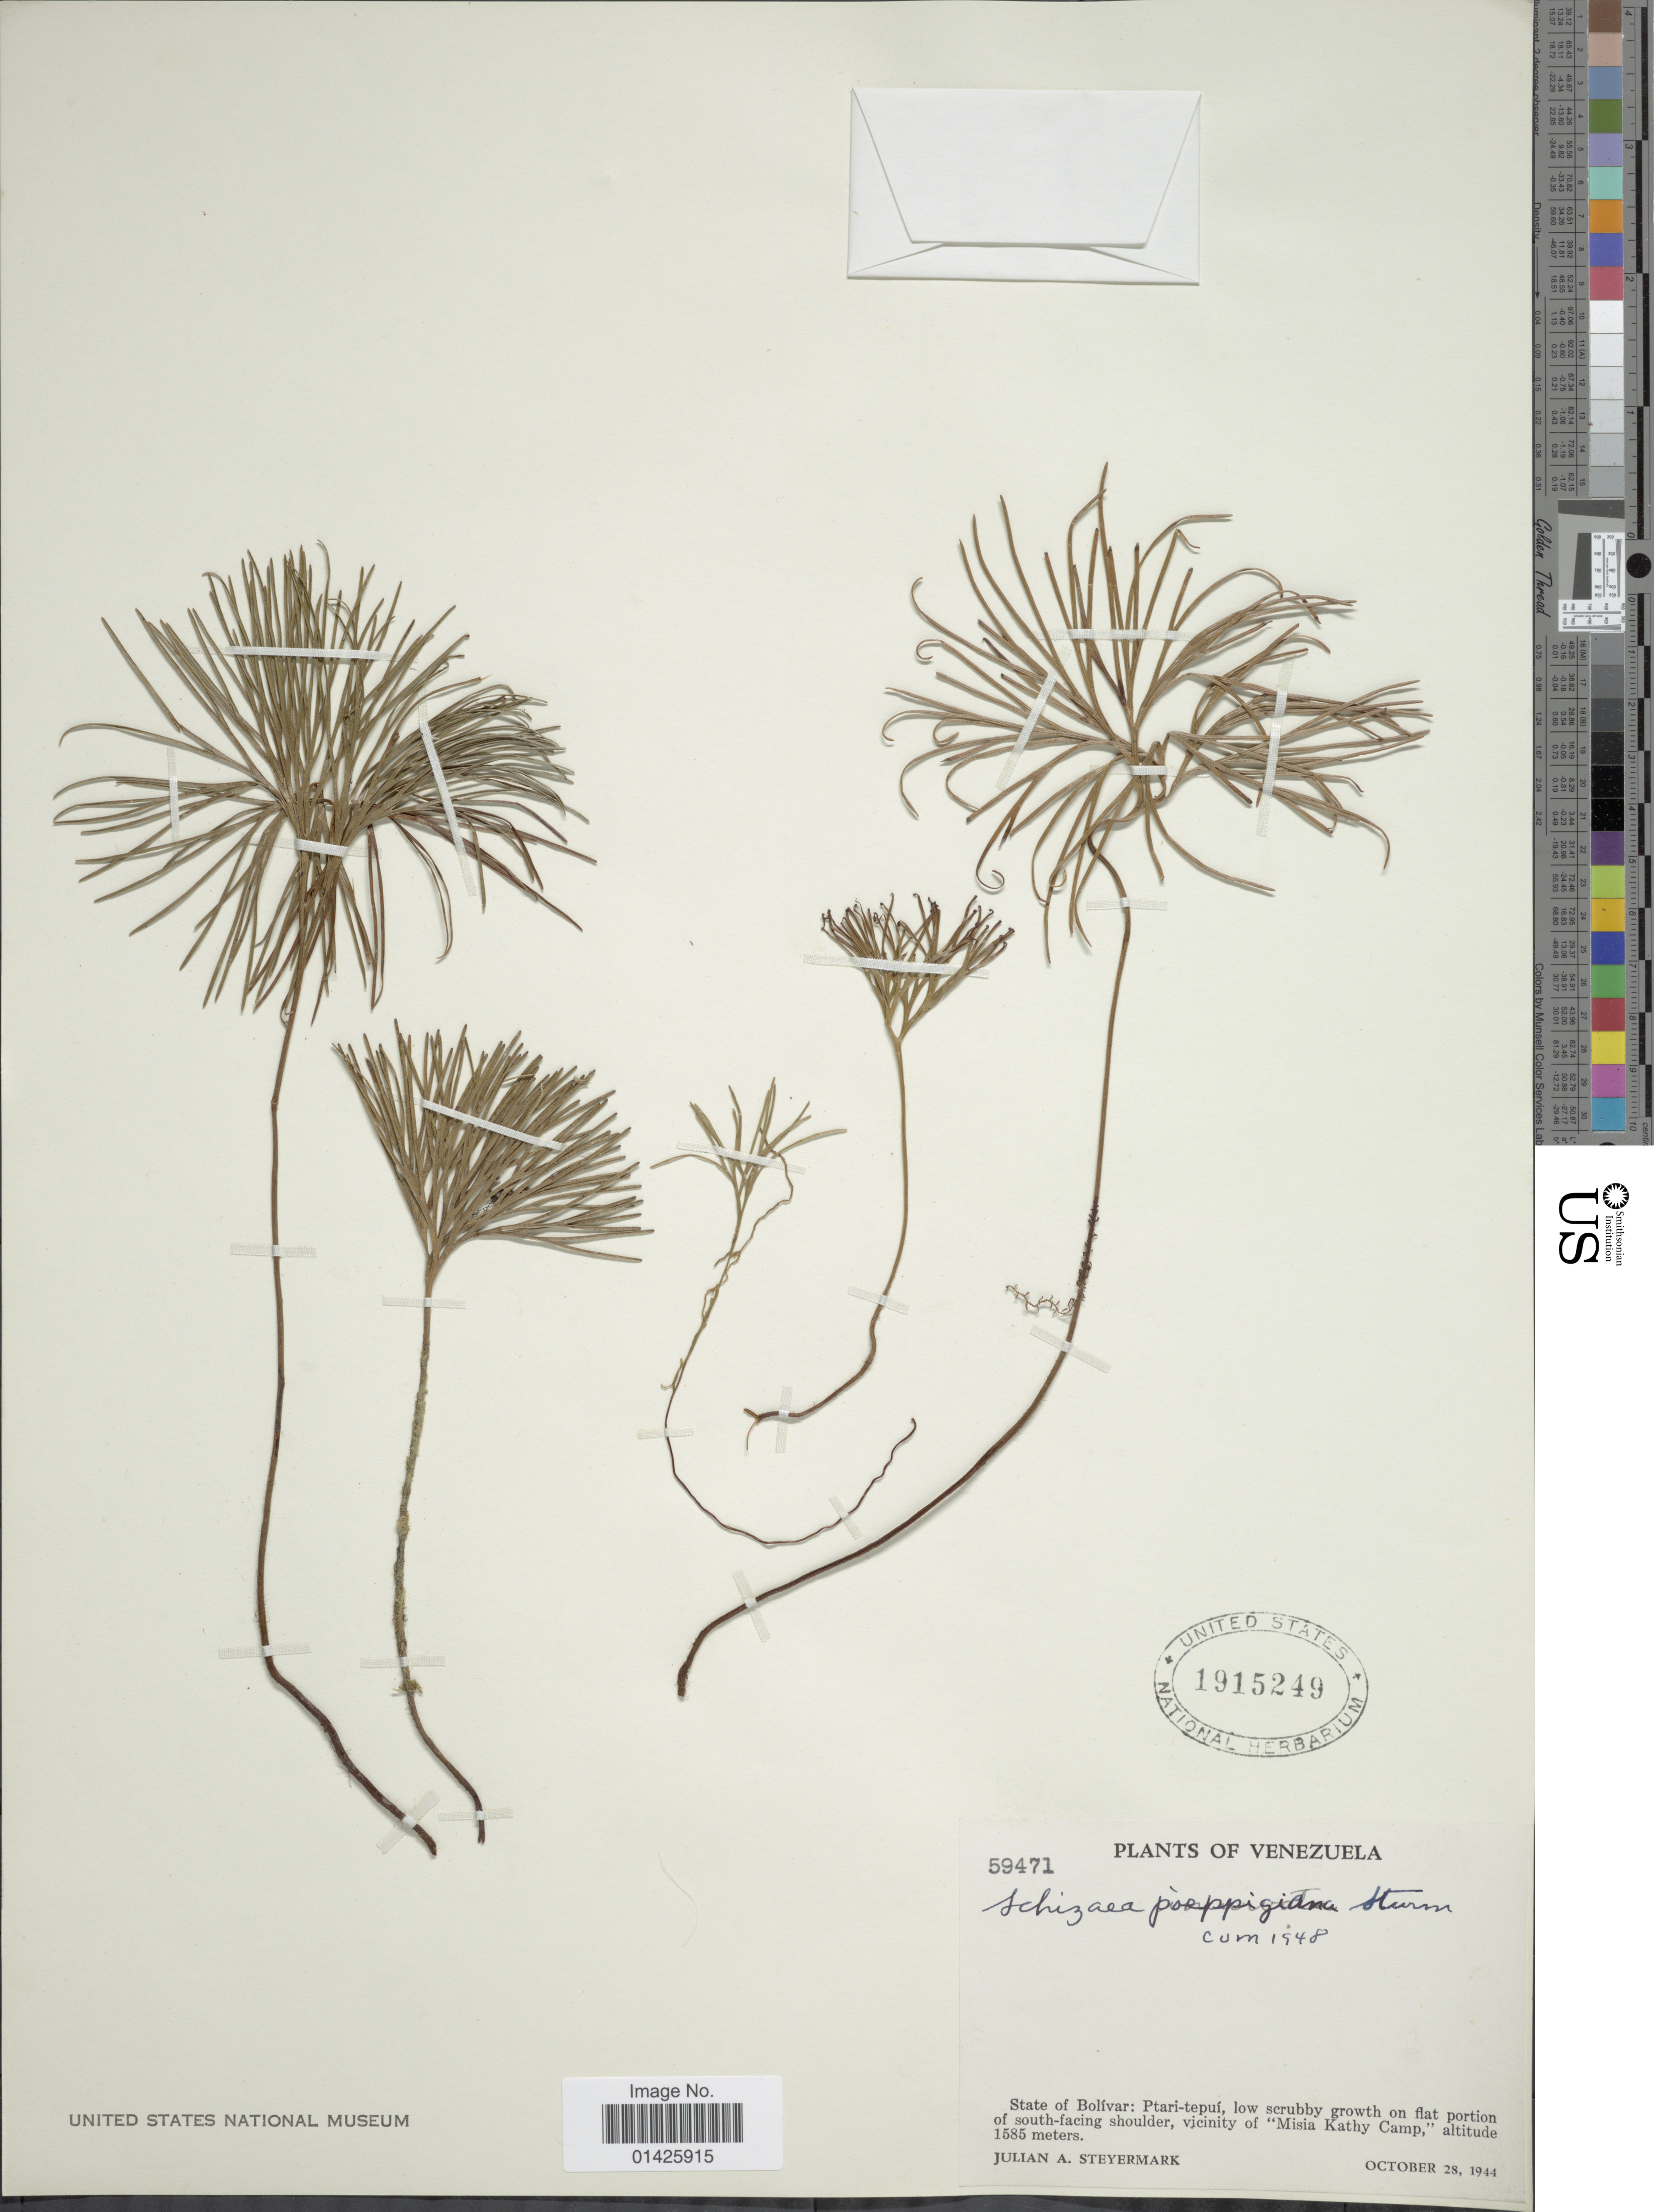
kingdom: Plantae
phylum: Tracheophyta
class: Polypodiopsida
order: Schizaeales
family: Schizaeaceae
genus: Schizaea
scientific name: Schizaea poeppigiana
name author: J.W. Sturm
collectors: Standley, Paul Carpenter, Steyermark, Julian Alfred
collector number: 59471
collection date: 1944-10-29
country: Venezuela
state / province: Bolivar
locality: Ptar-tepuí, low scrubby growth on flat portion of south-facing shoulder, vicinity of "Misia Kathy Camp"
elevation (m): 1585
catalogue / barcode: US 1915249